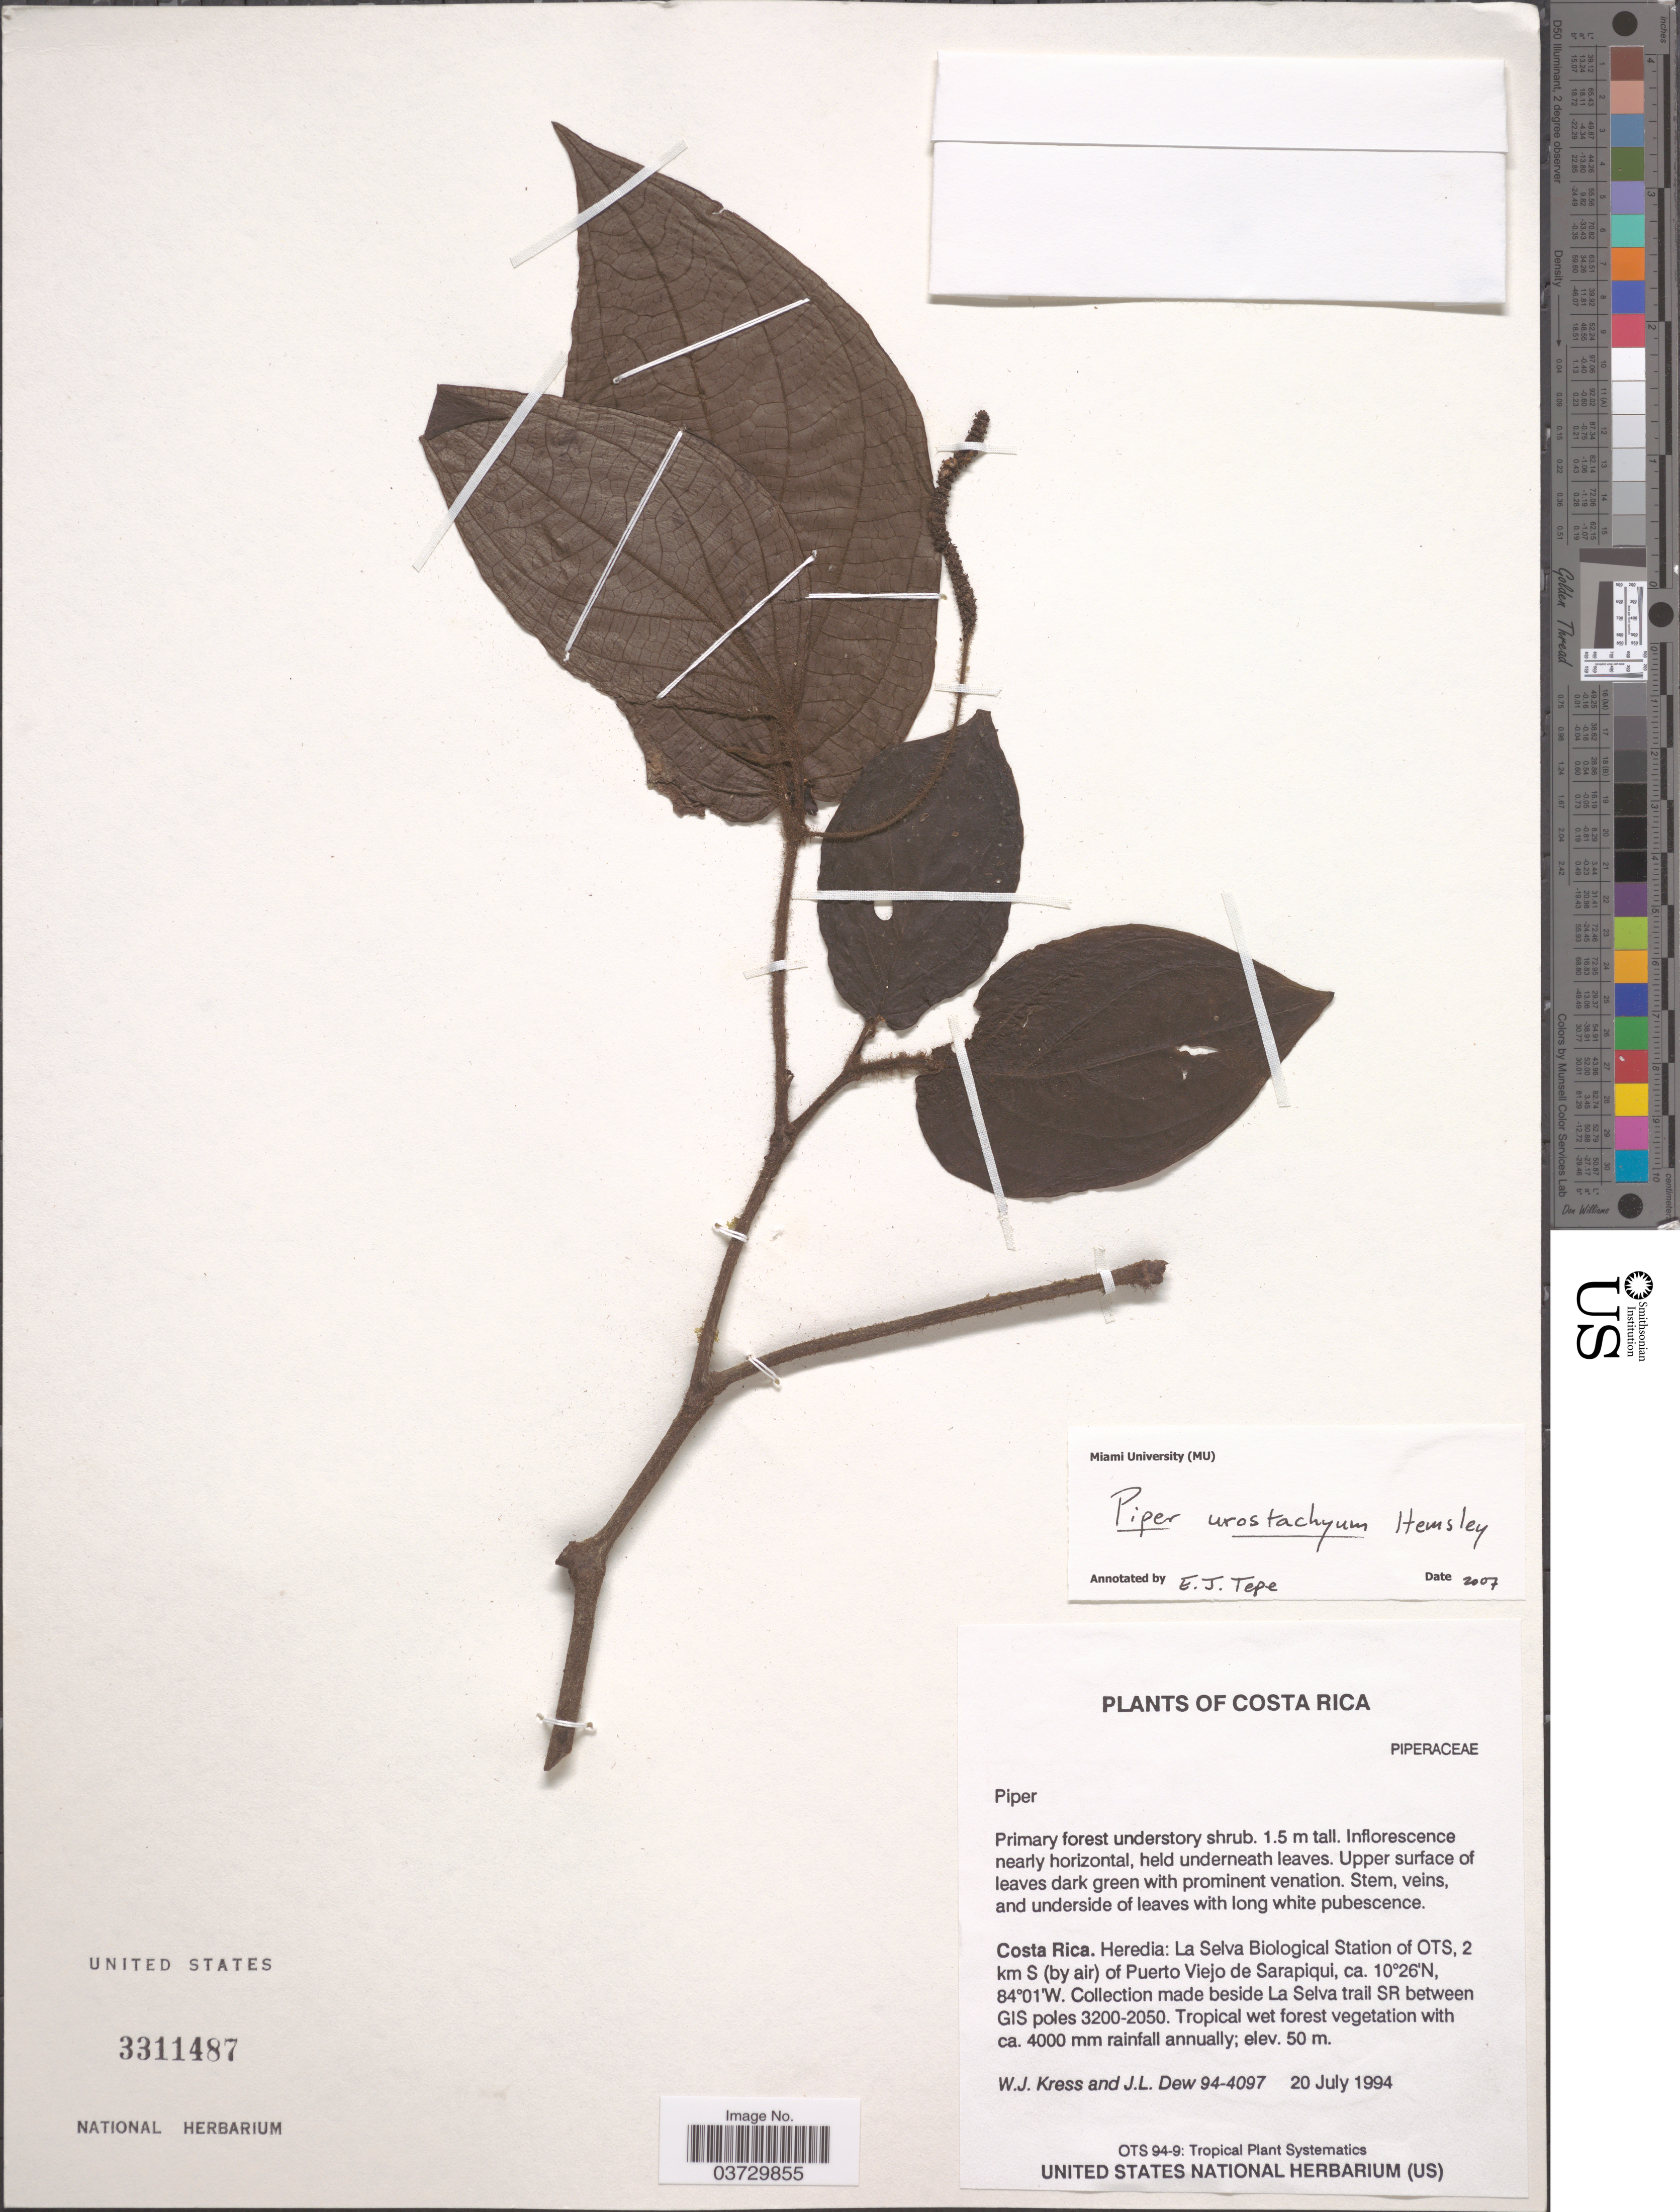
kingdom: Plantae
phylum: Tracheophyta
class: Magnoliopsida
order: Piperales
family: Piperaceae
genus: Piper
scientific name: Piper urostachyum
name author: Hemsl.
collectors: W. J. Kress & J. L. Dew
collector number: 94-4097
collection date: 1994-07-20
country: Costa Rica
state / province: Heredia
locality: La Selva Biological Station of OTS, 2 km S (by air) of Puerto Viejo de Sarapiqui. Beside La Selva trail SR between GIS poles 3200-2050.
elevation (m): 50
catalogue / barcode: US 3311487